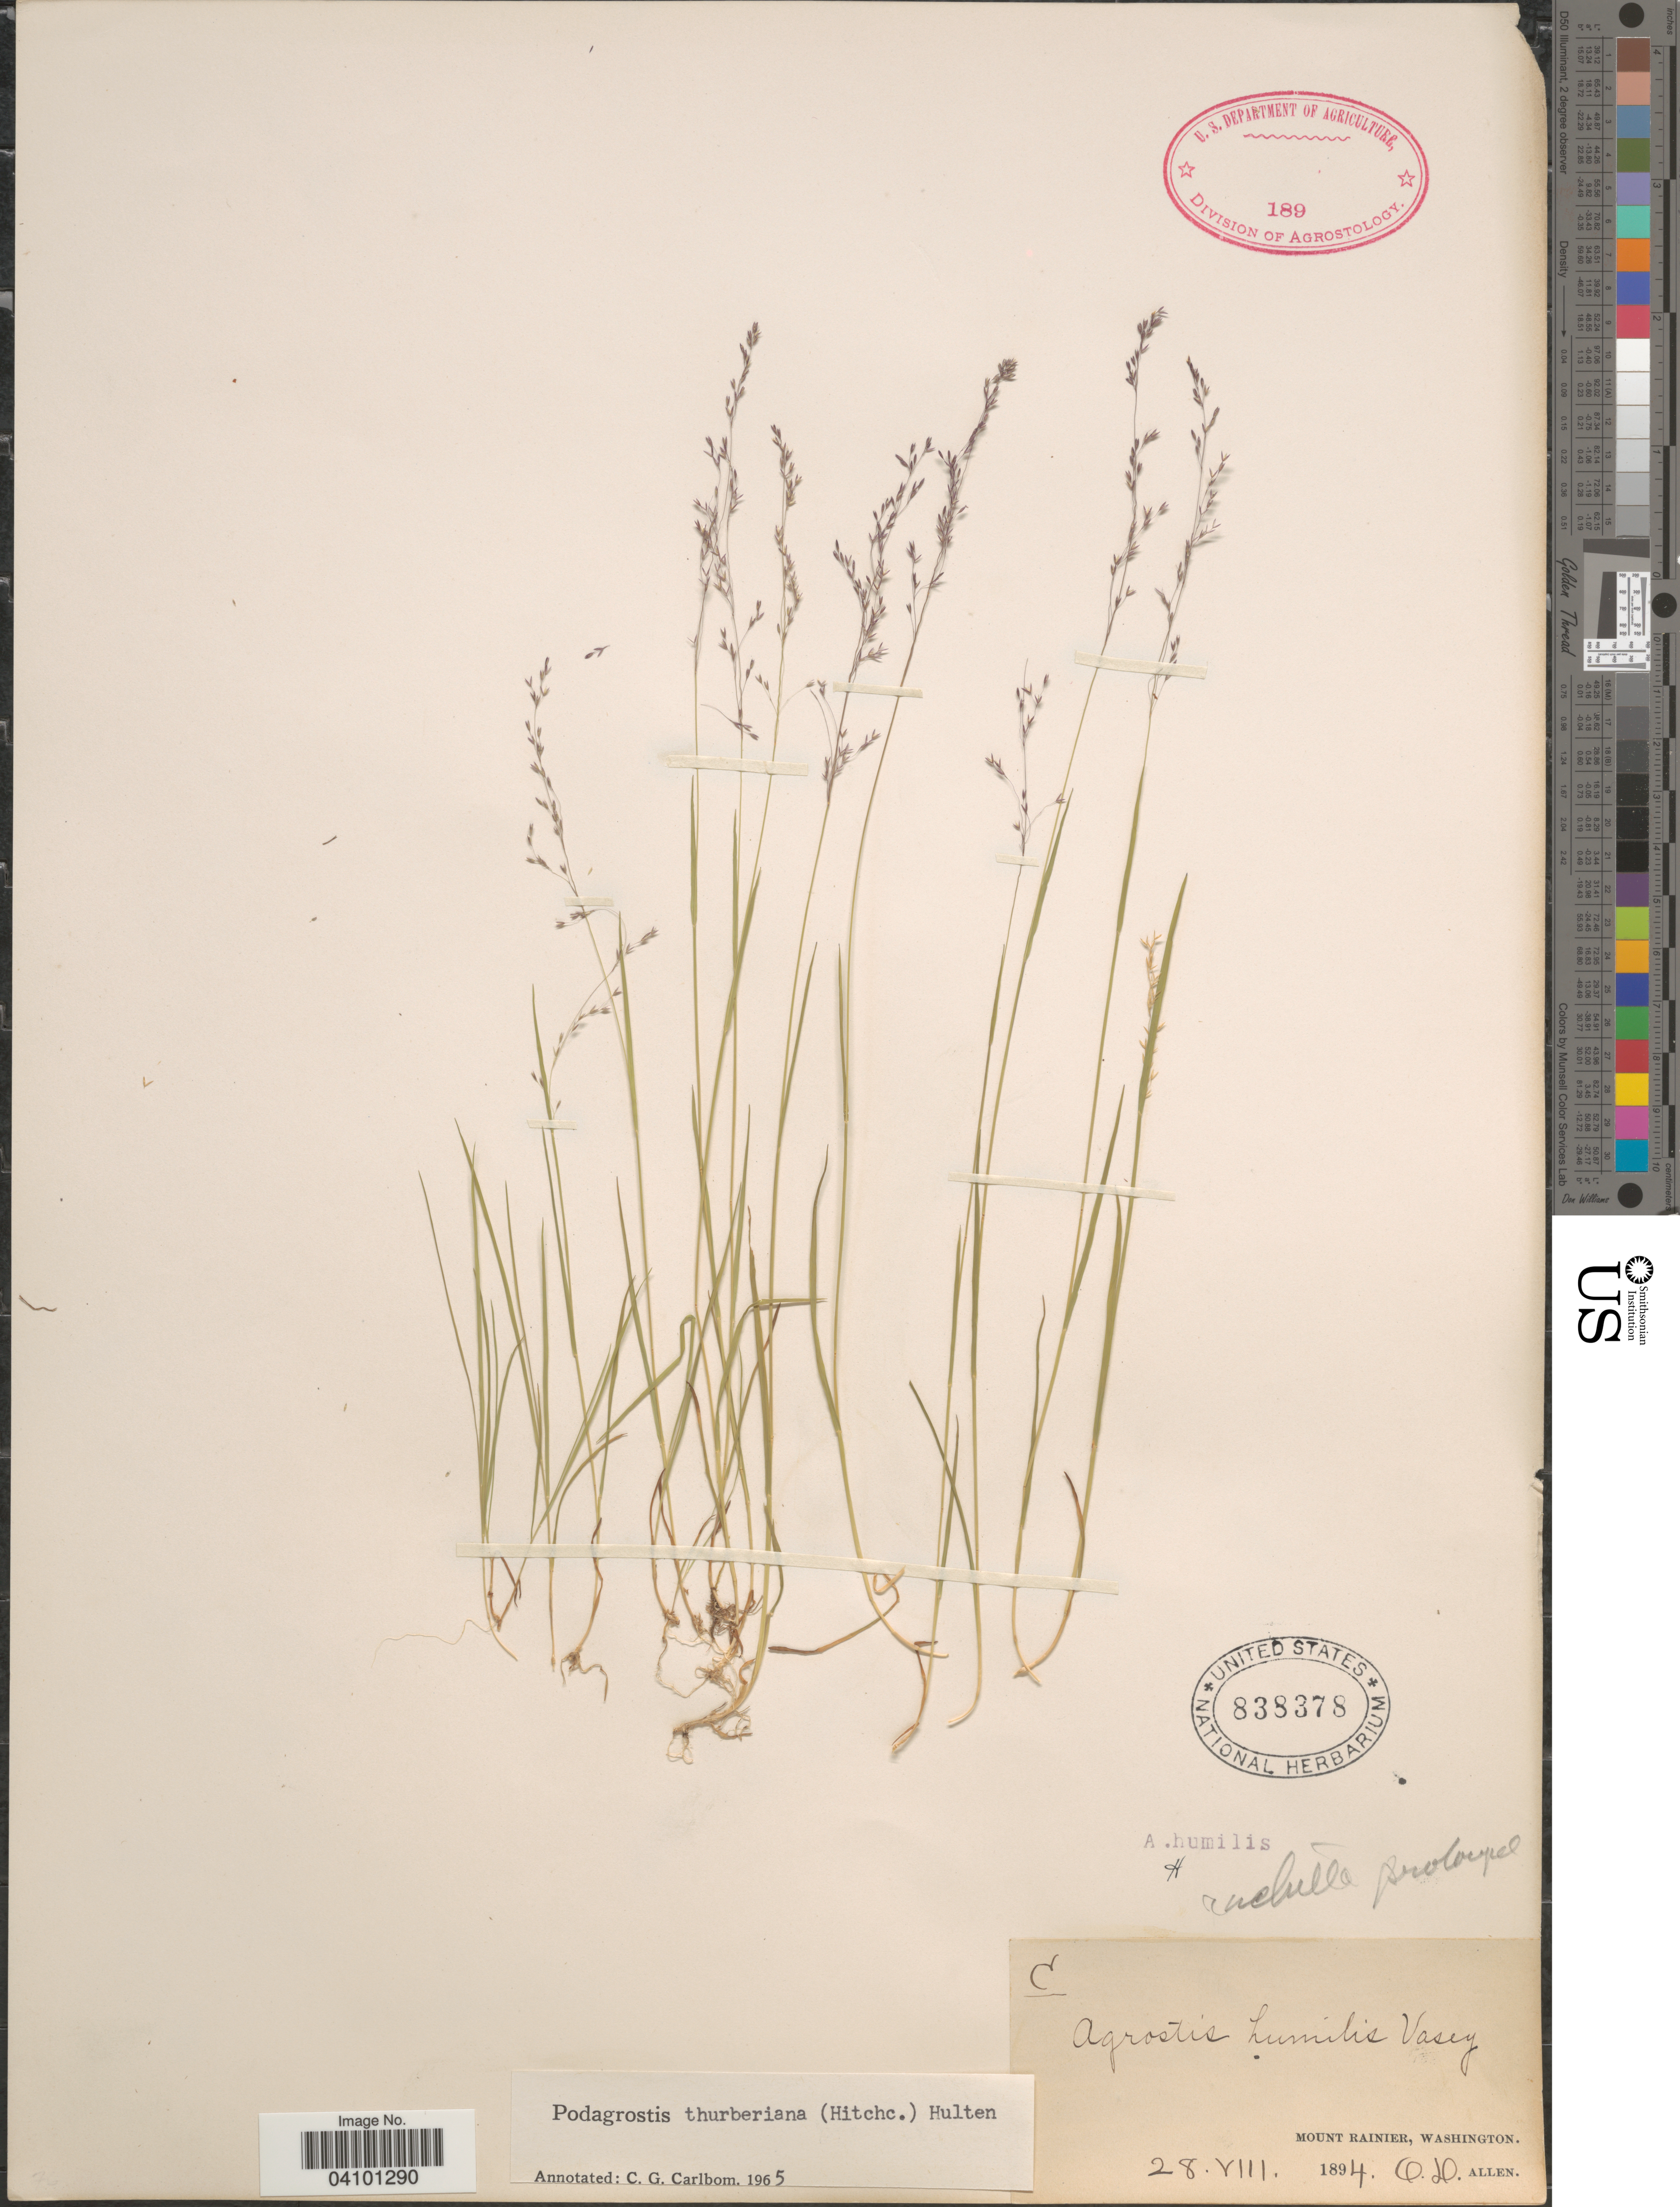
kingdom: Plantae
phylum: Tracheophyta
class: Liliopsida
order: Poales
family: Poaceae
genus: Podagrostis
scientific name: Podagrostis thurberiana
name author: Hitchc.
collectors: O. D. Allen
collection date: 1894-08-28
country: United States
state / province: Washington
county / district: Pierce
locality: Mount Rainier.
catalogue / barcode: US 838378